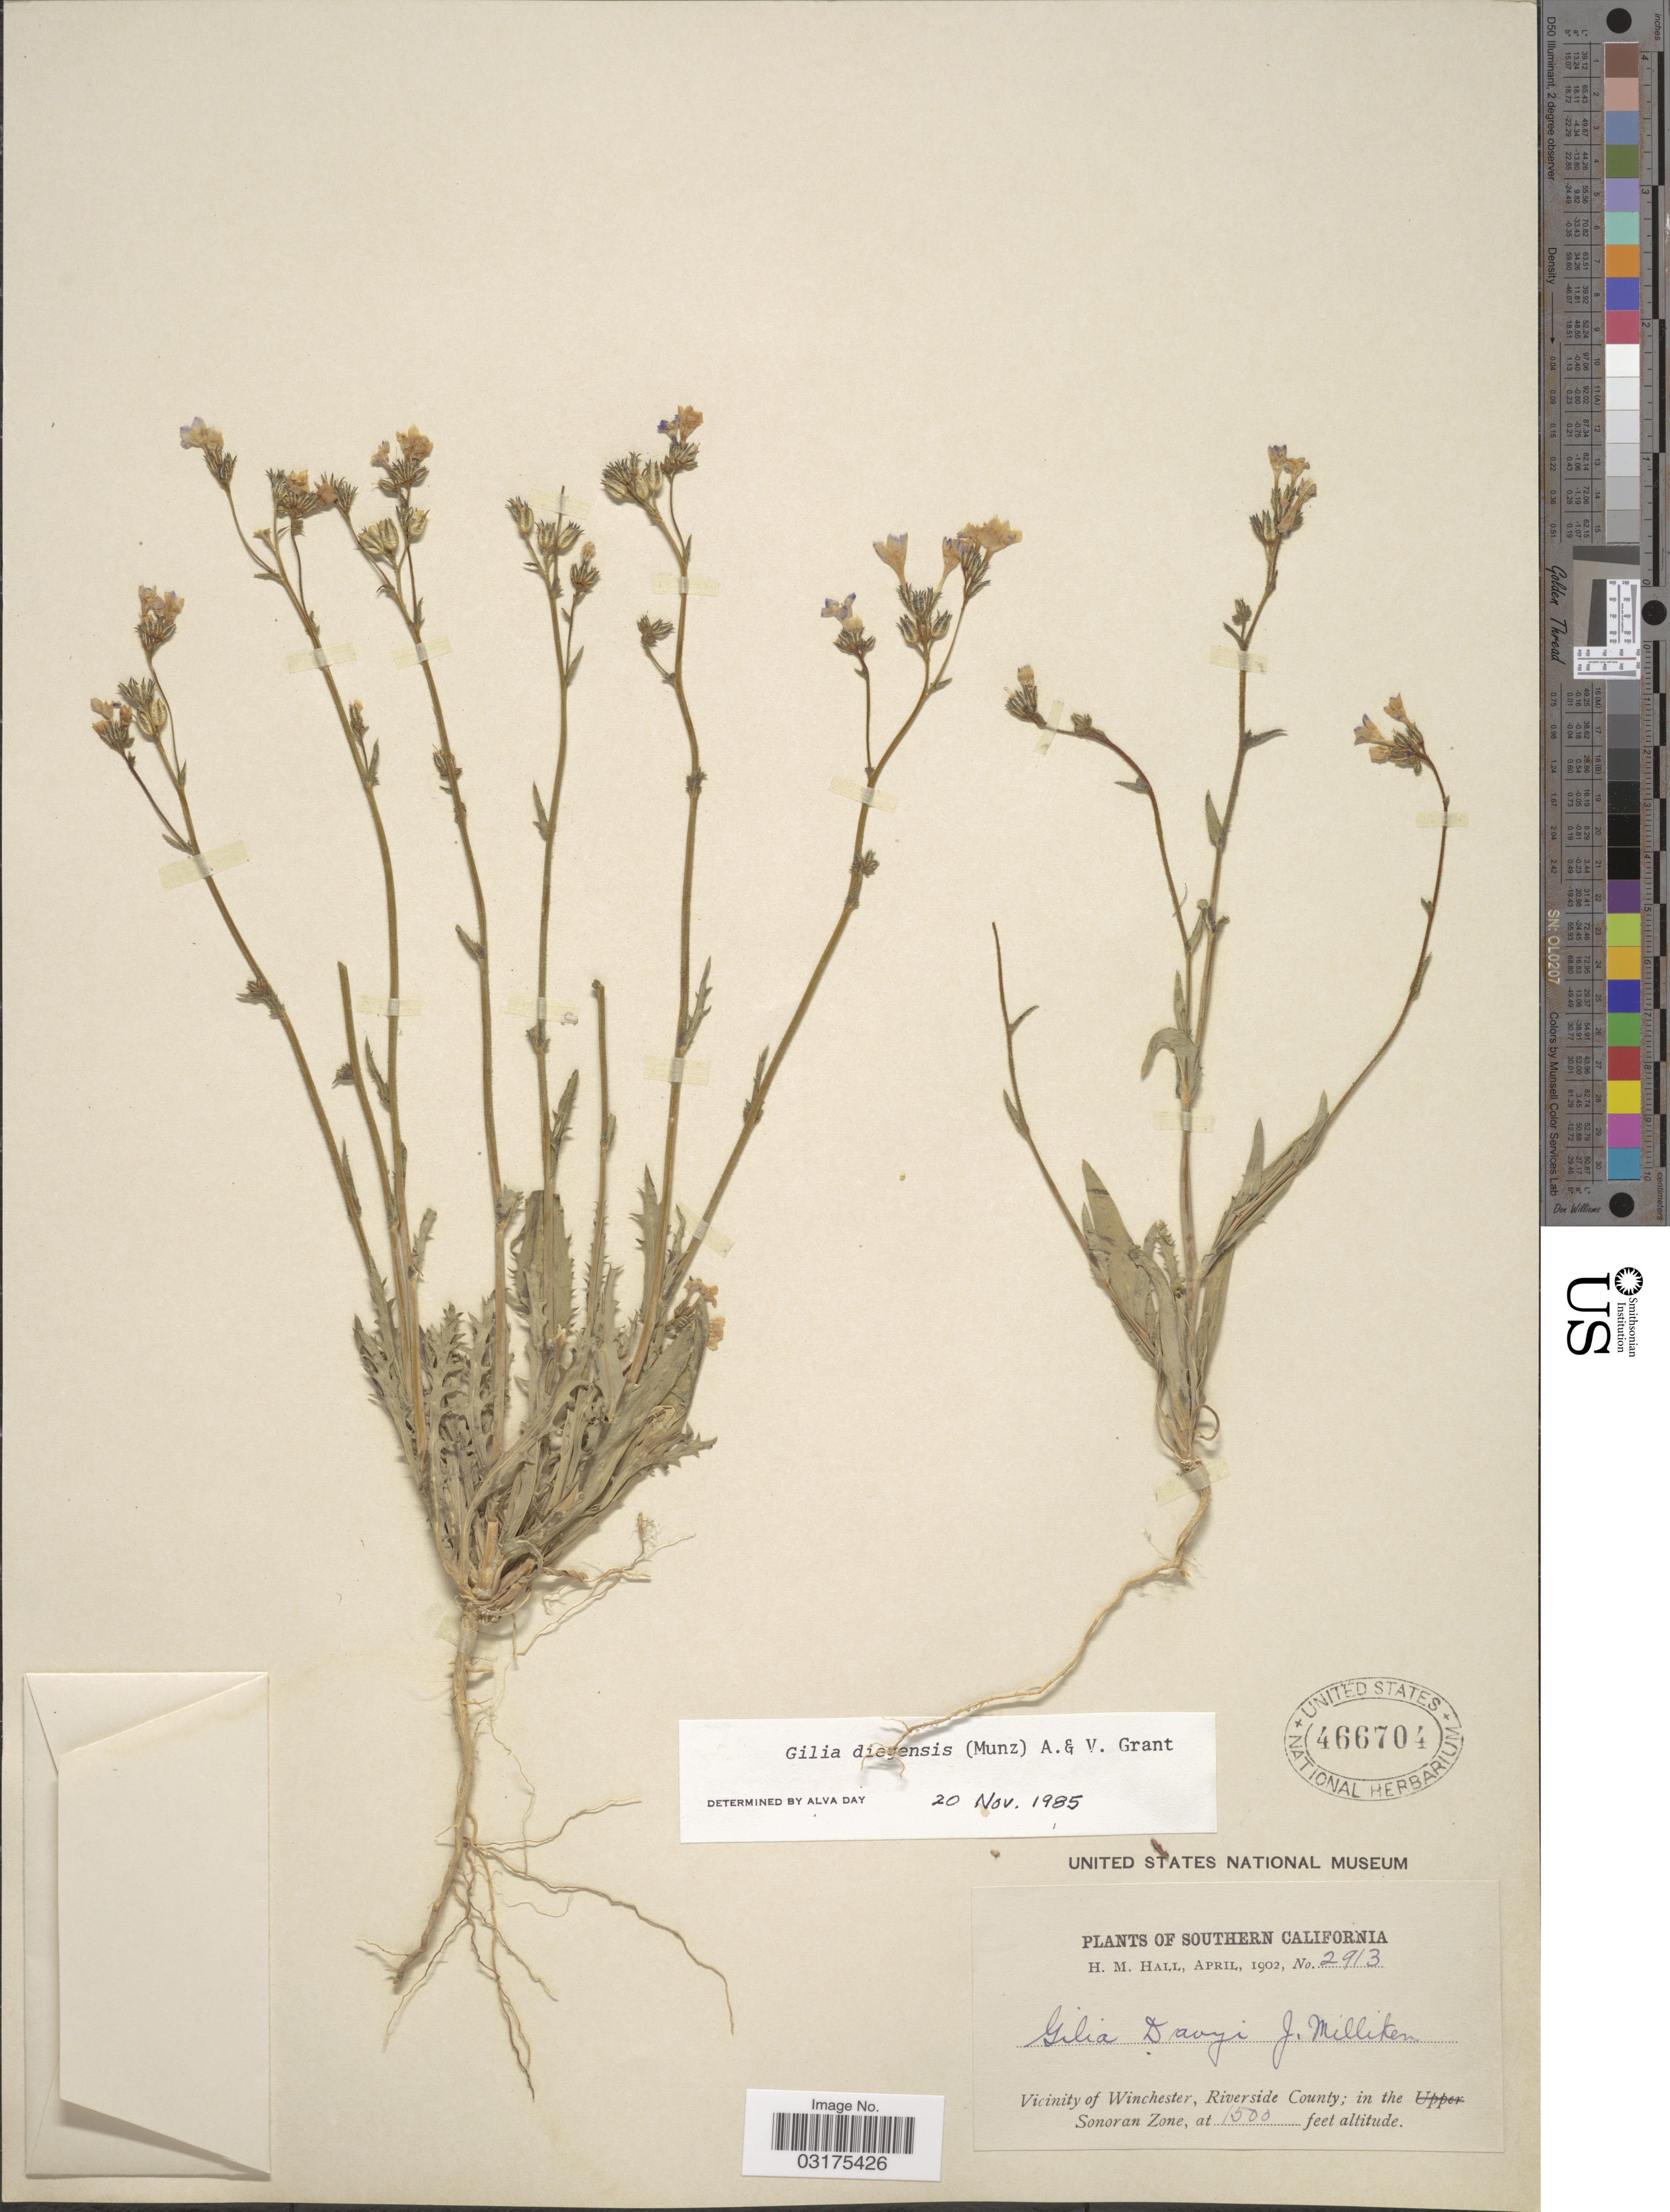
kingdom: Plantae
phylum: Tracheophyta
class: Magnoliopsida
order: Ericales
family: Polemoniaceae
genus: Gilia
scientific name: Gilia diegensis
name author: (Munz) A.D. Grant & V.E. Grant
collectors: H. M. Hall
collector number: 2913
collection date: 1902-04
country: United States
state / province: California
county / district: Riverside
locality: Southern California, Vicinity of Winchester, Riverside County; in the Sonoran Zone.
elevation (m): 457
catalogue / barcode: US 466704